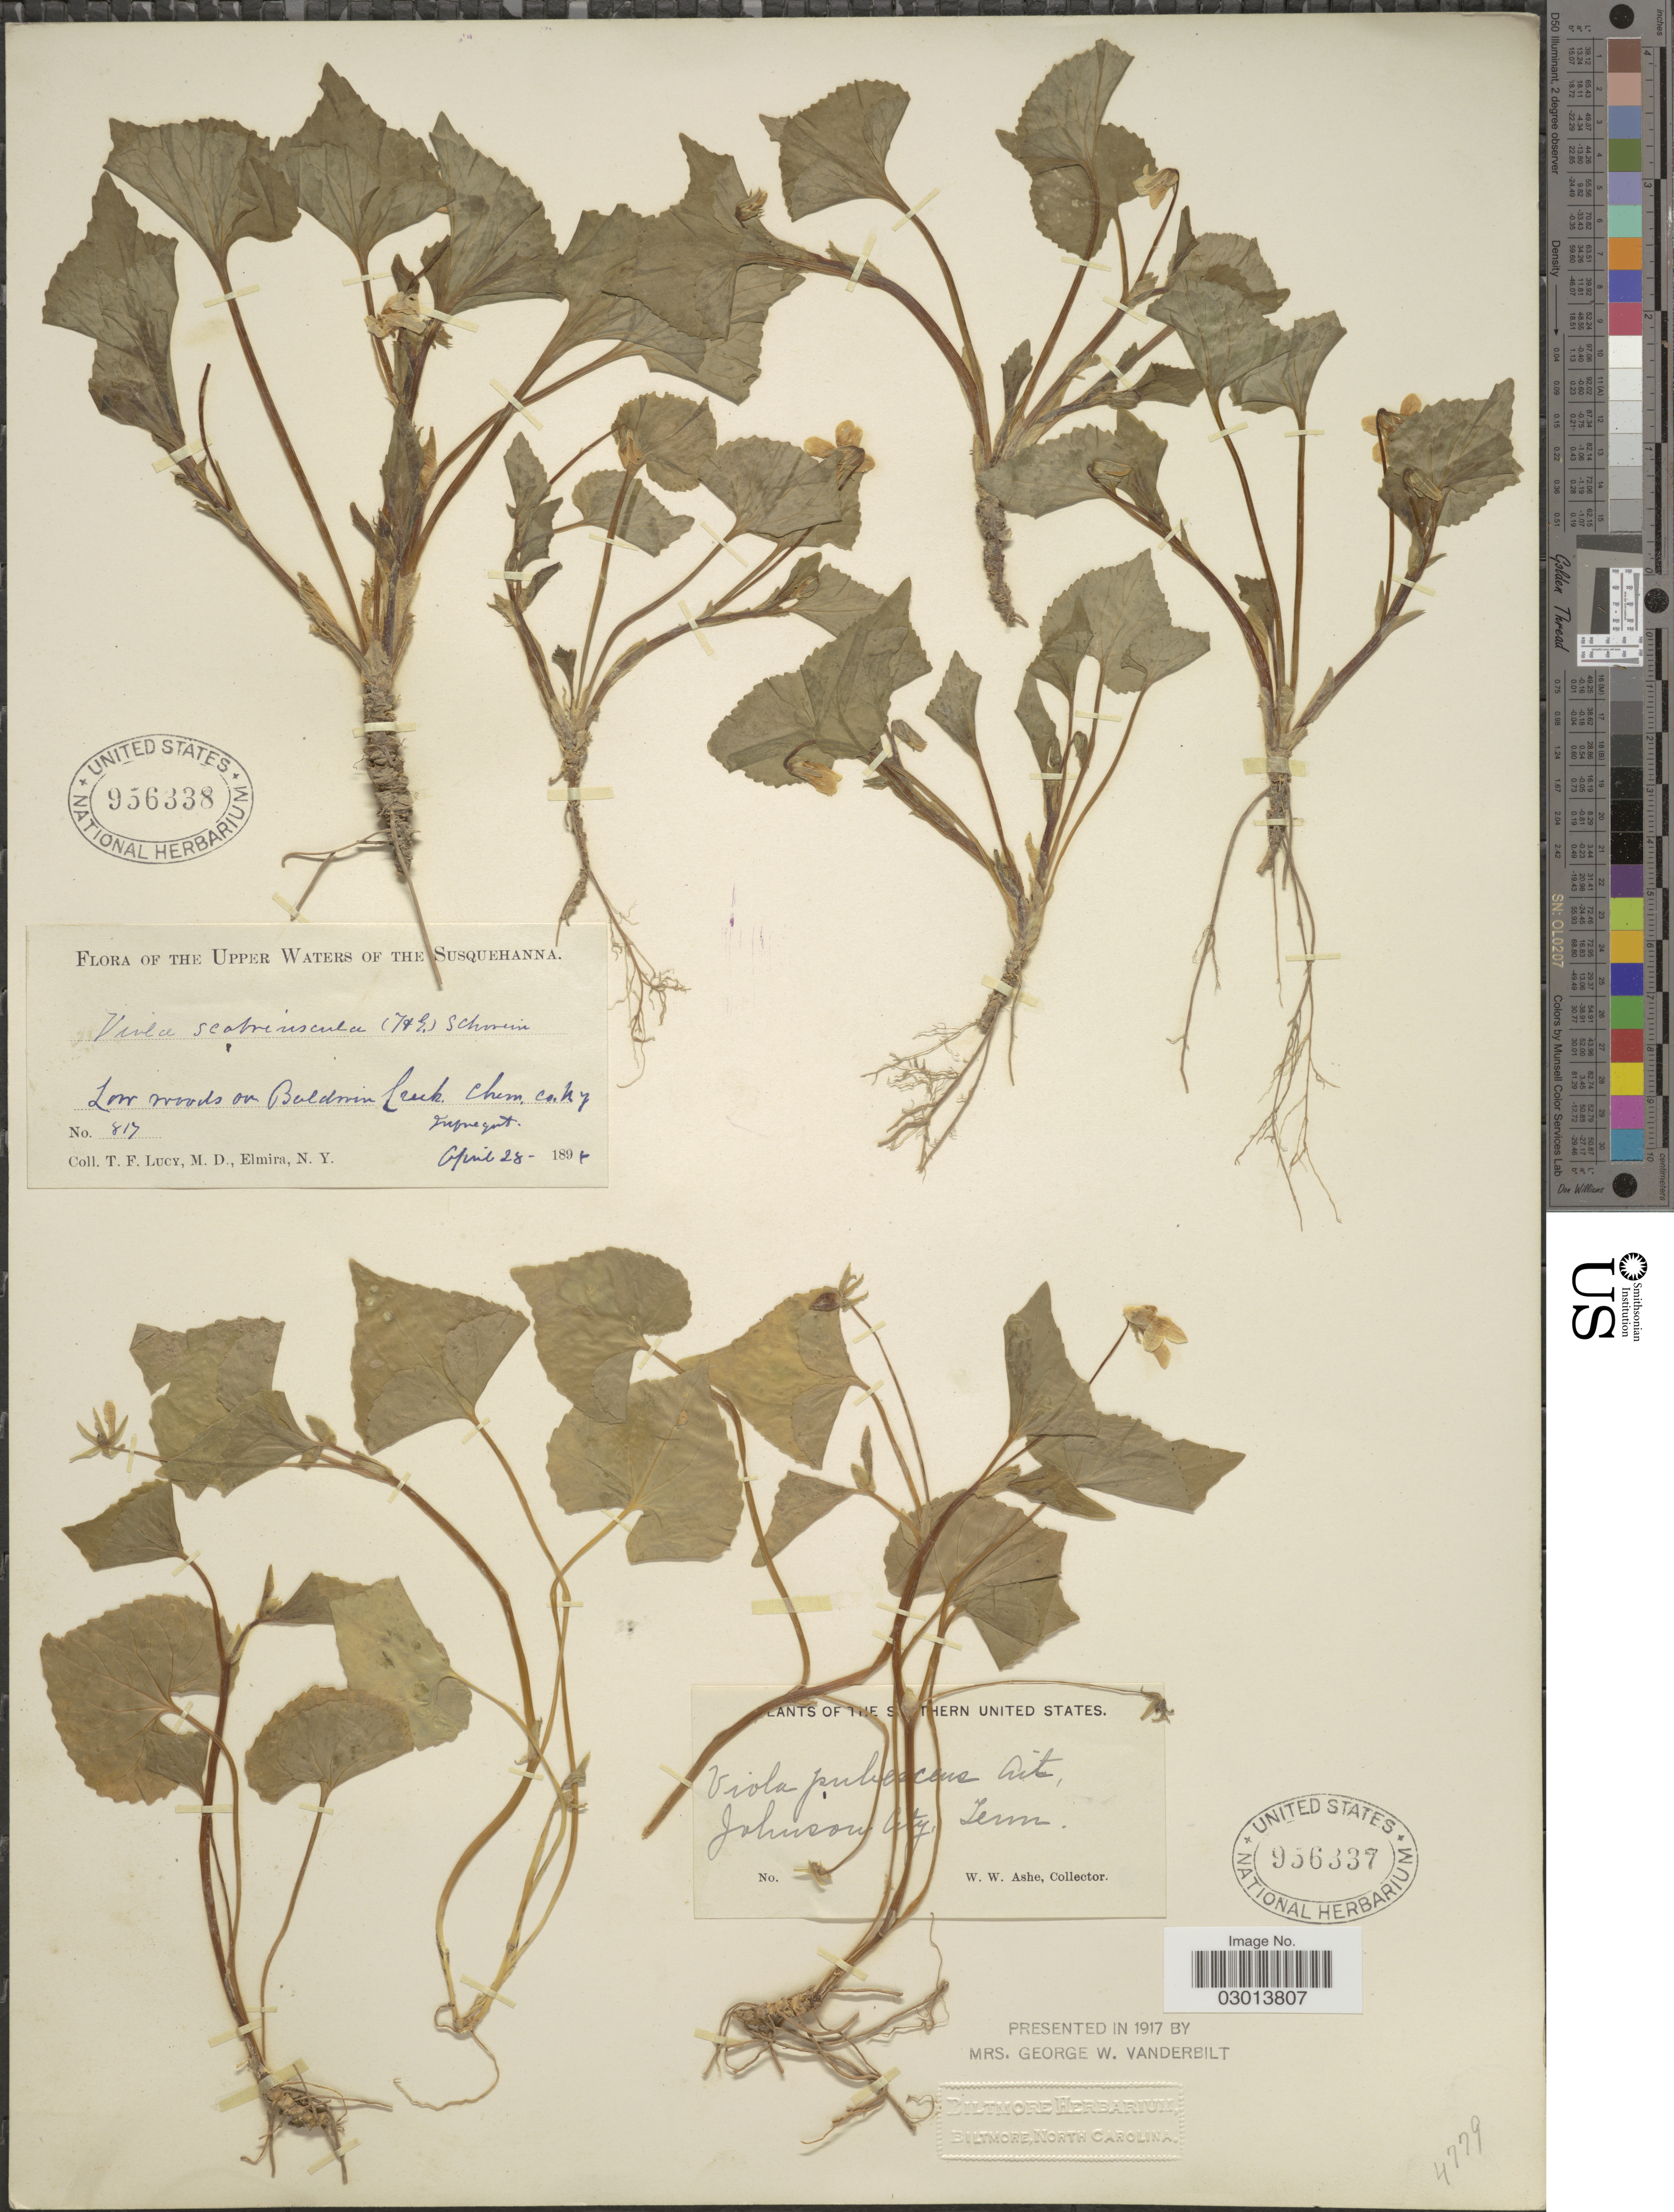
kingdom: Plantae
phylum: Tracheophyta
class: Magnoliopsida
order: Malpighiales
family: Violaceae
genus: Viola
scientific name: Viola pubescens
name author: Aiton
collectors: T. Lucy & M. Elmira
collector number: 817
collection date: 1897-04-28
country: United States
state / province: New York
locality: The Upper Waters of the Susquehanna, Low woods on Baldwin Creek, Chem. Co.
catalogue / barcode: US 956338